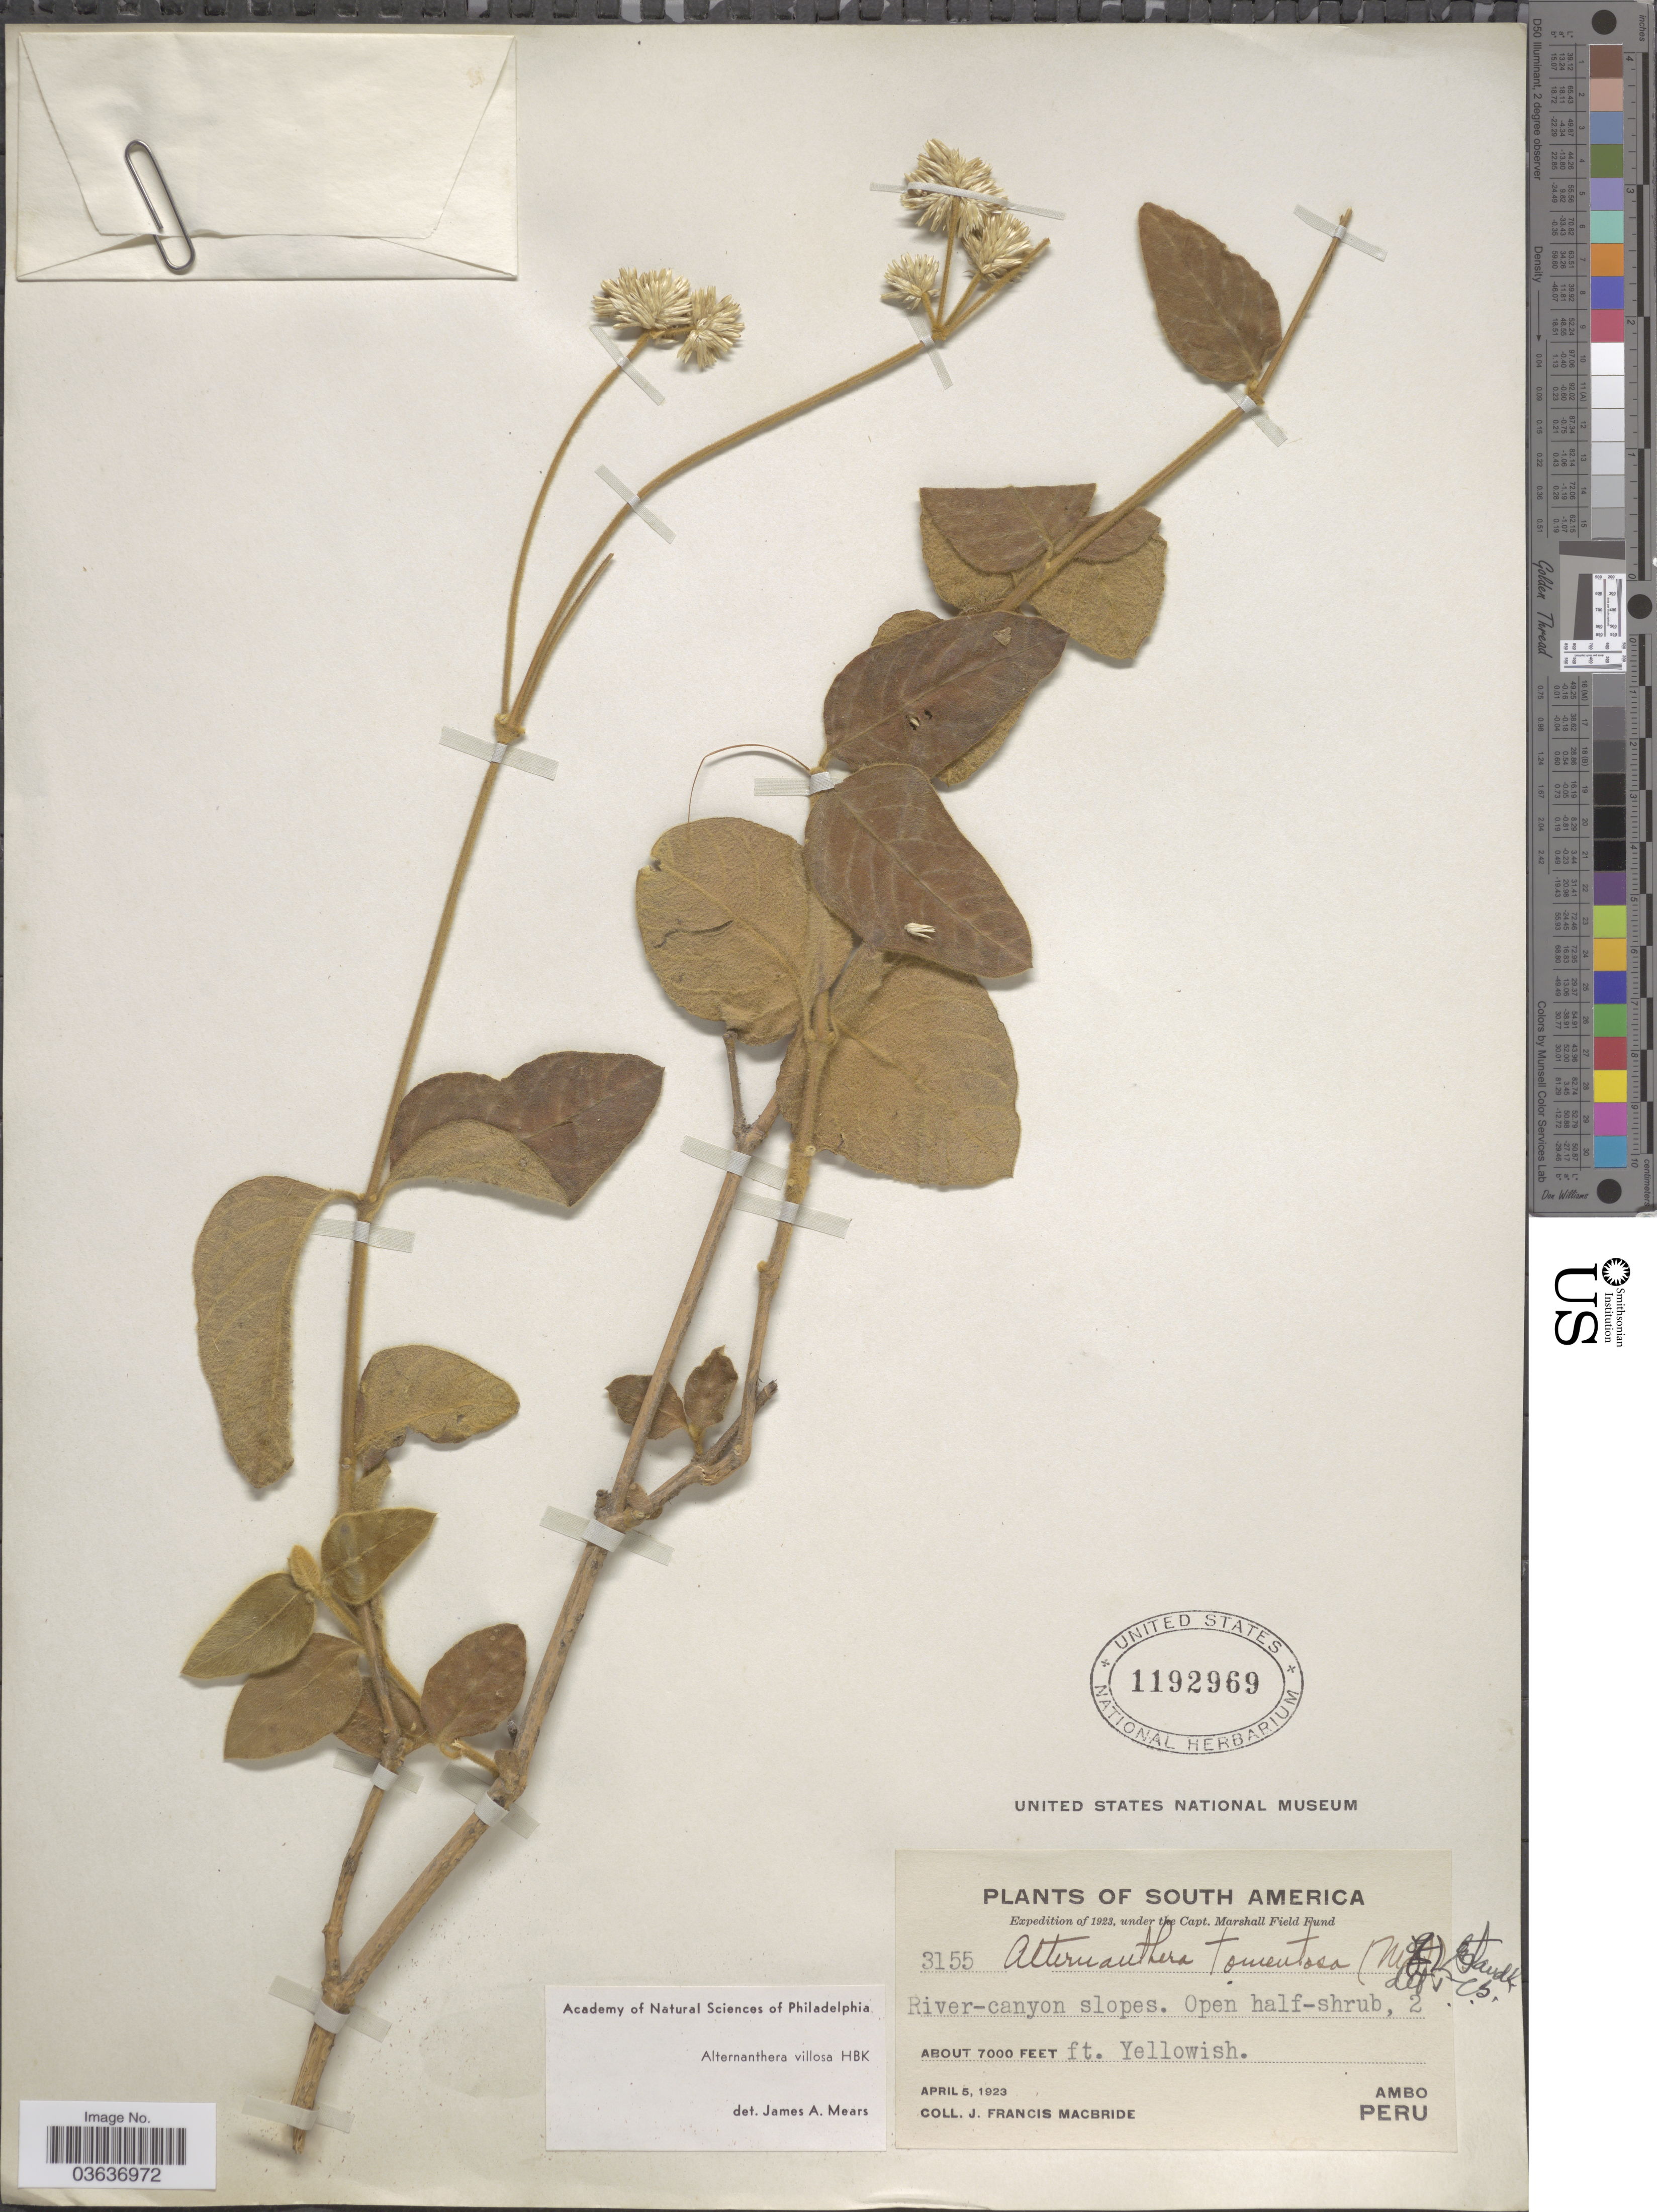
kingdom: Plantae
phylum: Tracheophyta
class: Magnoliopsida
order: Caryophyllales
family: Amaranthaceae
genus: Alternanthera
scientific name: Alternanthera villosa var. villosa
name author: Kunth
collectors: J. F. Macbride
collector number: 3155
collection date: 1923-04-05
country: Peru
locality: River-canyon slopes. Ambo.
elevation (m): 2134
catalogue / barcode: US 1192969